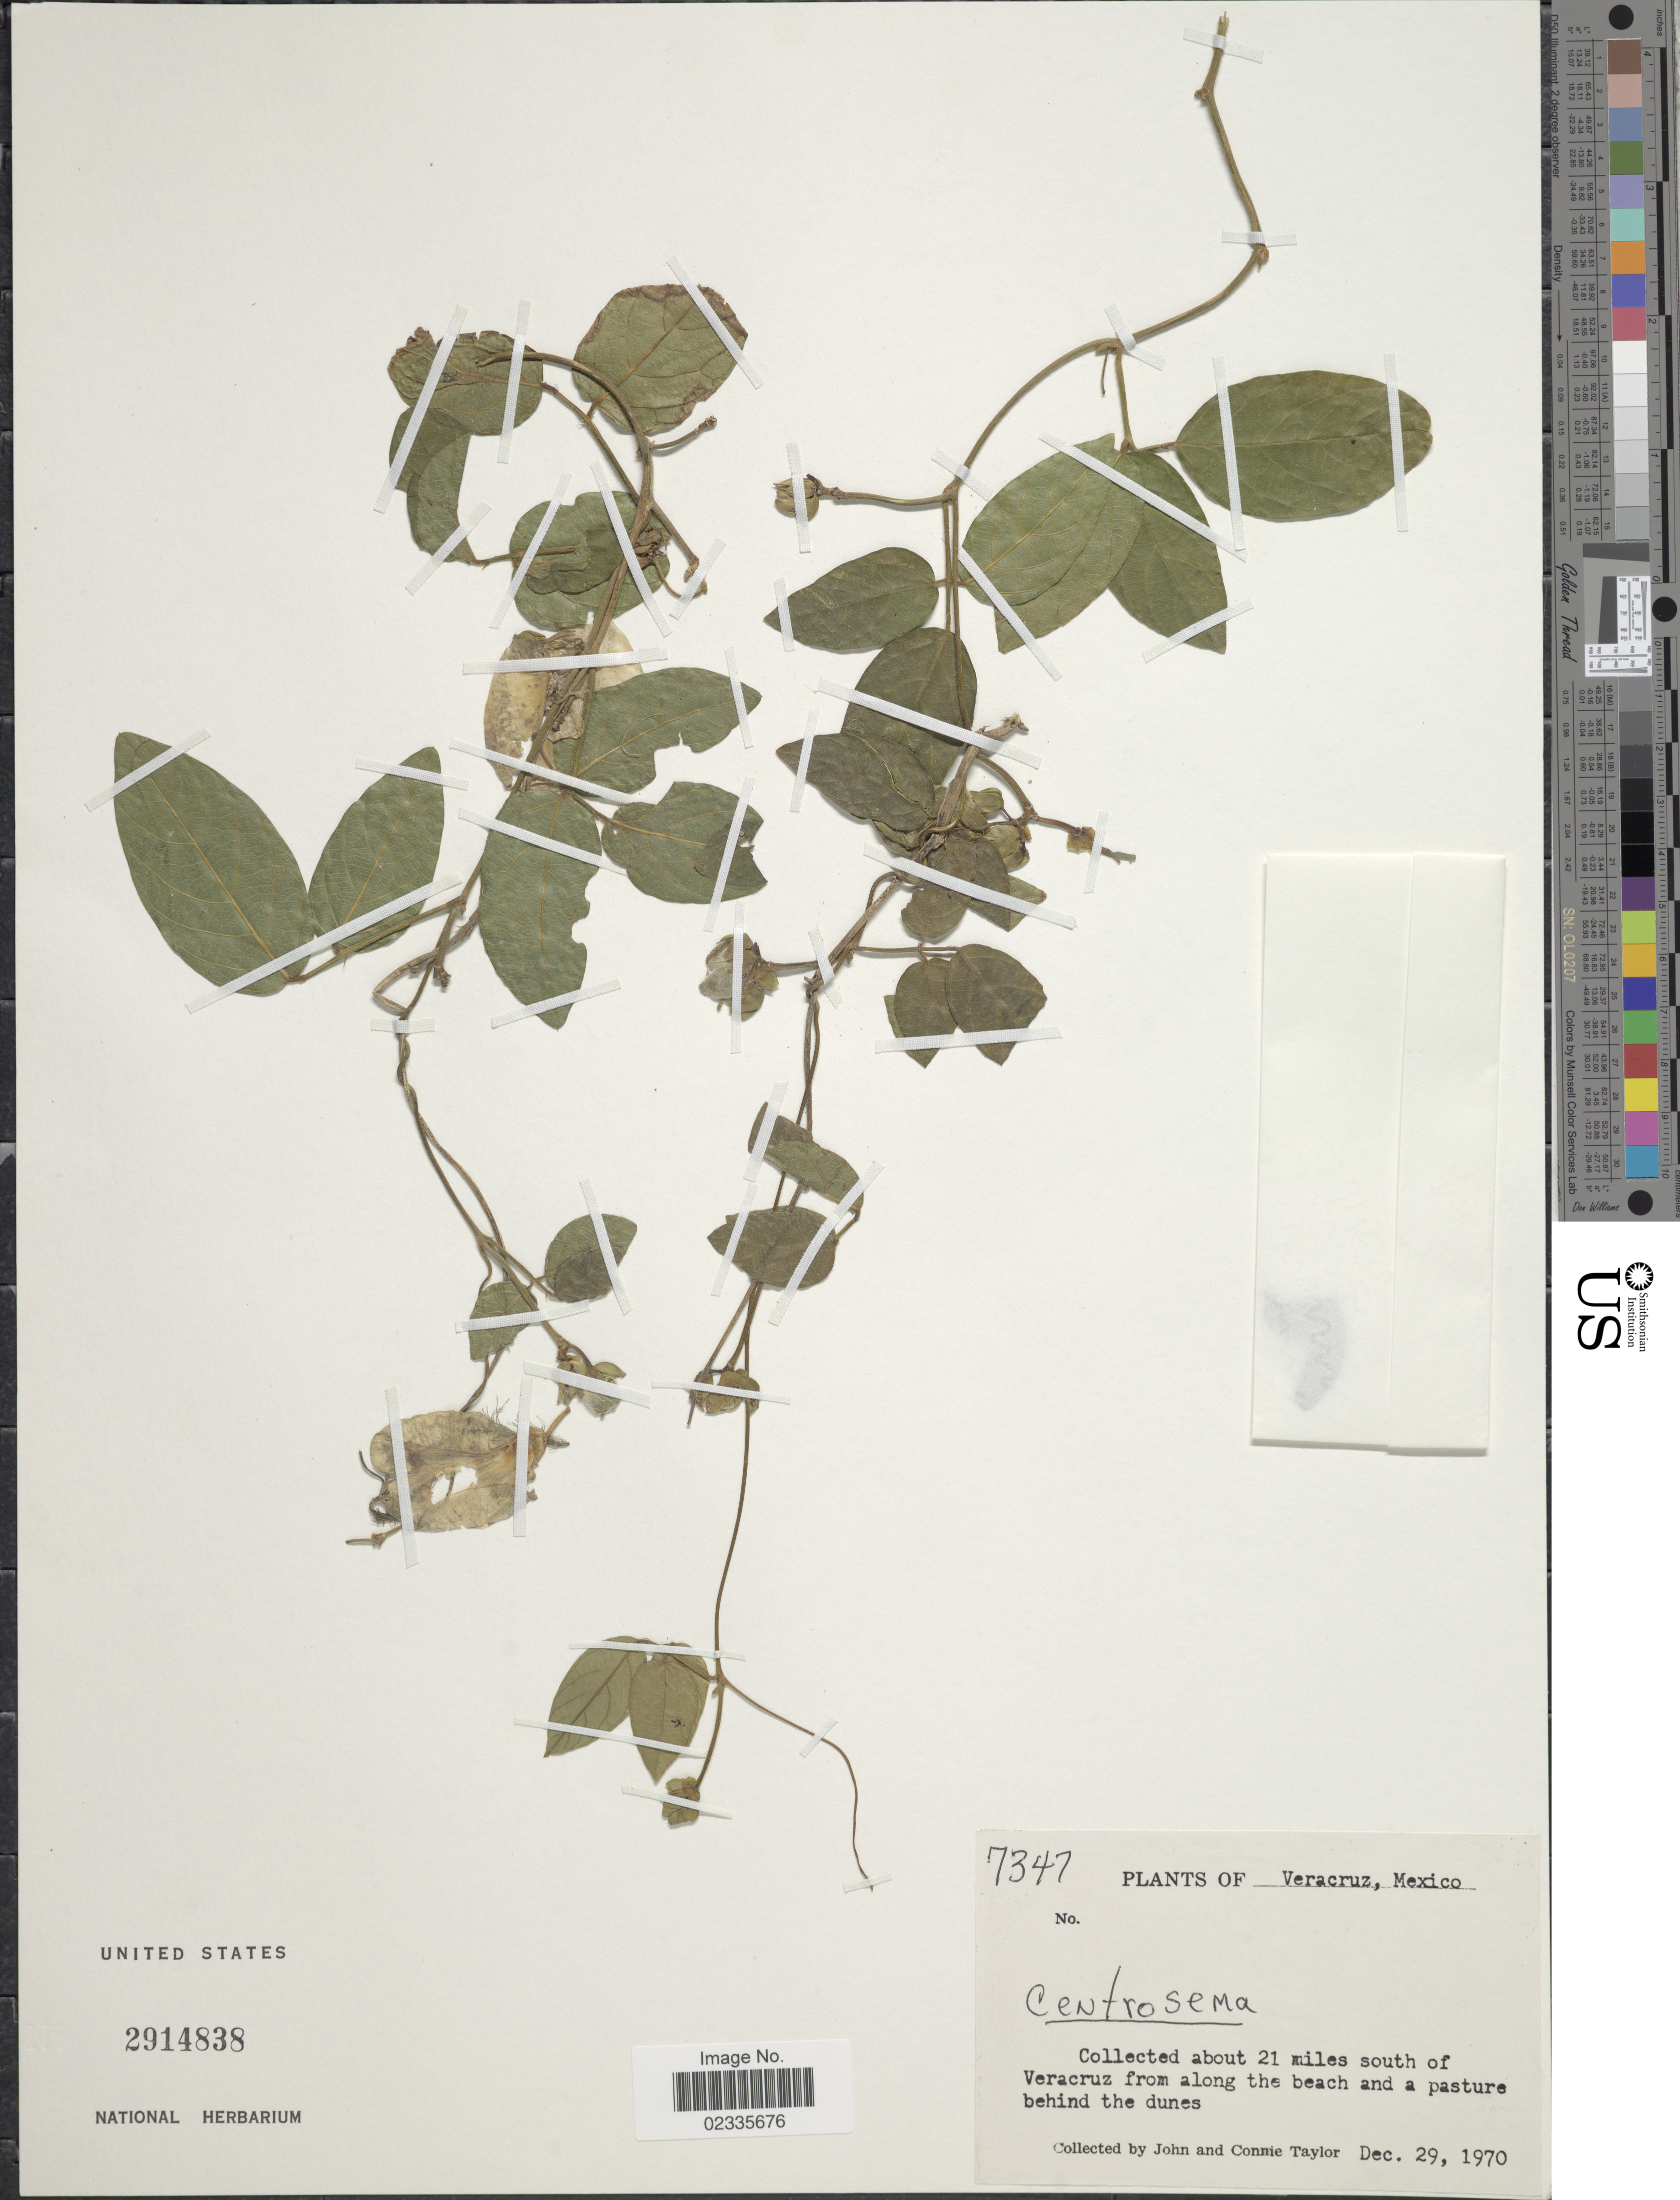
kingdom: Plantae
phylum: Tracheophyta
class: Magnoliopsida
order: Fabales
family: Fabaceae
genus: Centrosema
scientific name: Centrosema sp.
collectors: J. Taylor & C. Taylor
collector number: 7347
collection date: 1970-12-29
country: Mexico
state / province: Veracruz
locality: Veracruz, about 21 miles south of Veracruz from along the beach and a pasture behind the dunes.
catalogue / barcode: US 2914838